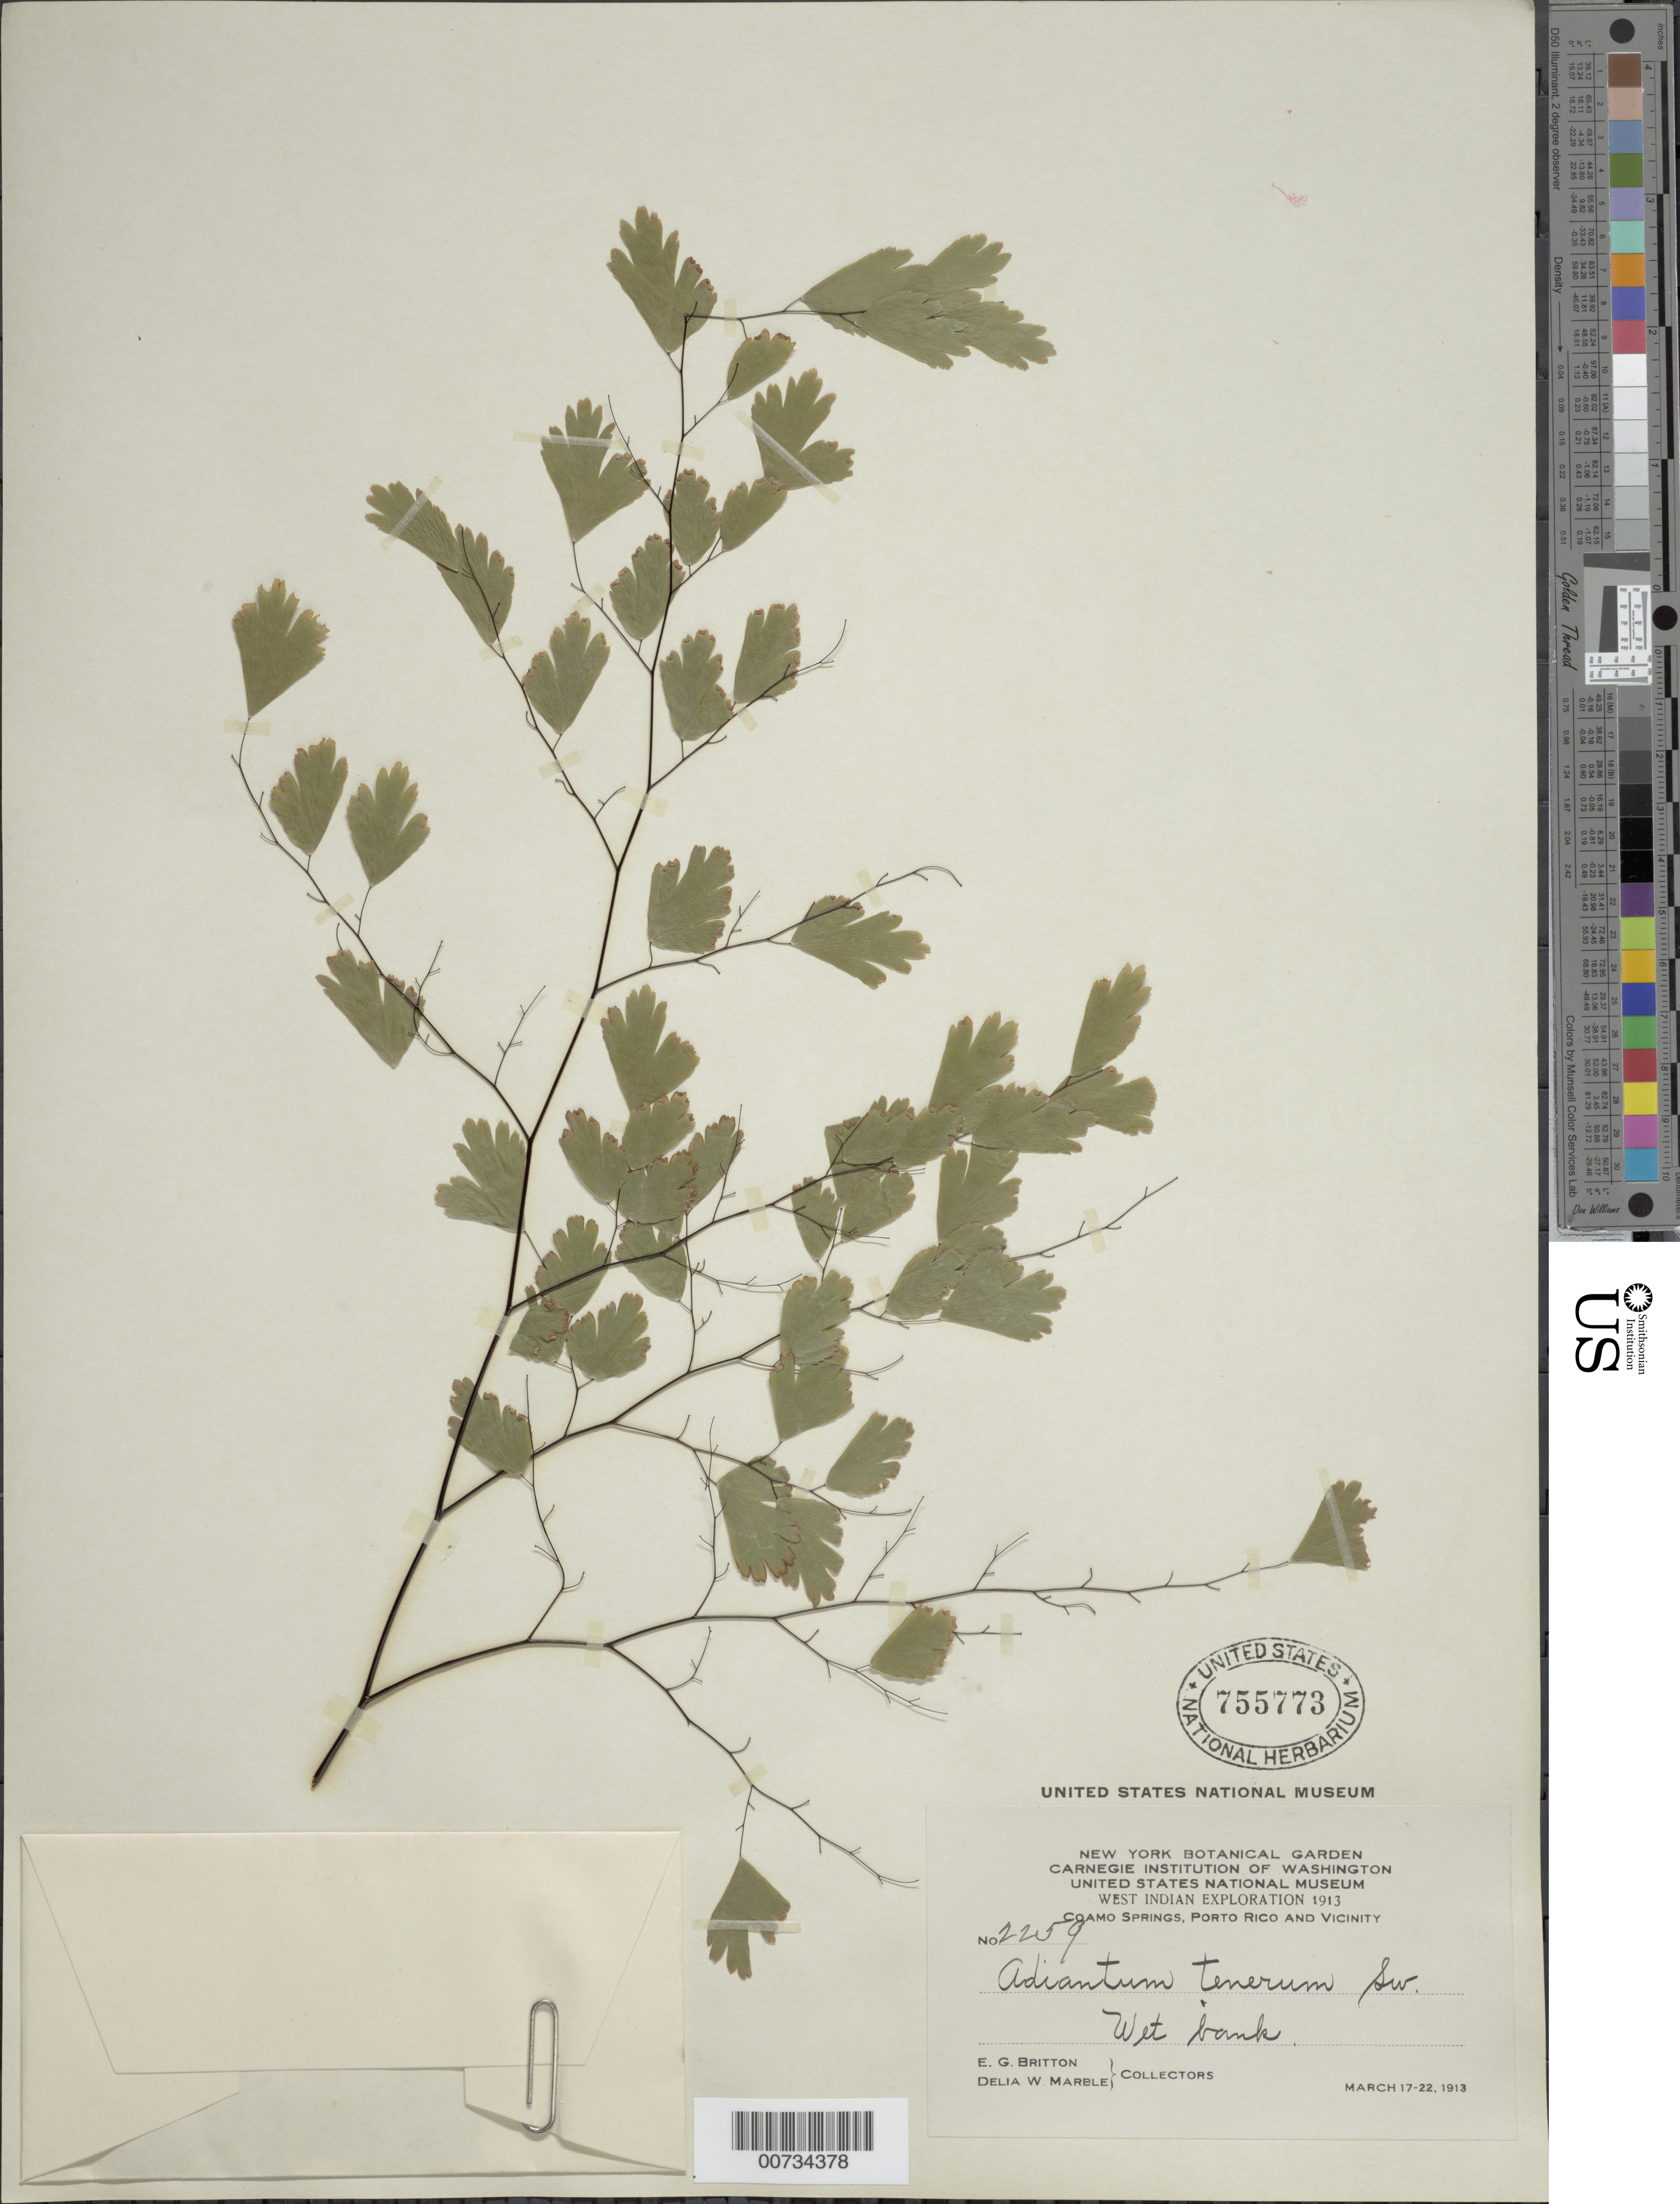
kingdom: Plantae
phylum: Tracheophyta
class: Polypodiopsida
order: Polypodiales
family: Pteridaceae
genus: Adiantum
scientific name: Adiantum tenerum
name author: Sw.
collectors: E. G. Britton & D. W. Marble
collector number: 2259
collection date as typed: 17 Mar 1913 to 22 Mar 1913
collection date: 1913-03-17/1913-03-22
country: Puerto Rico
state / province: Coamo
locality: Coamo Springs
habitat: Wet bank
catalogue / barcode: US 755773